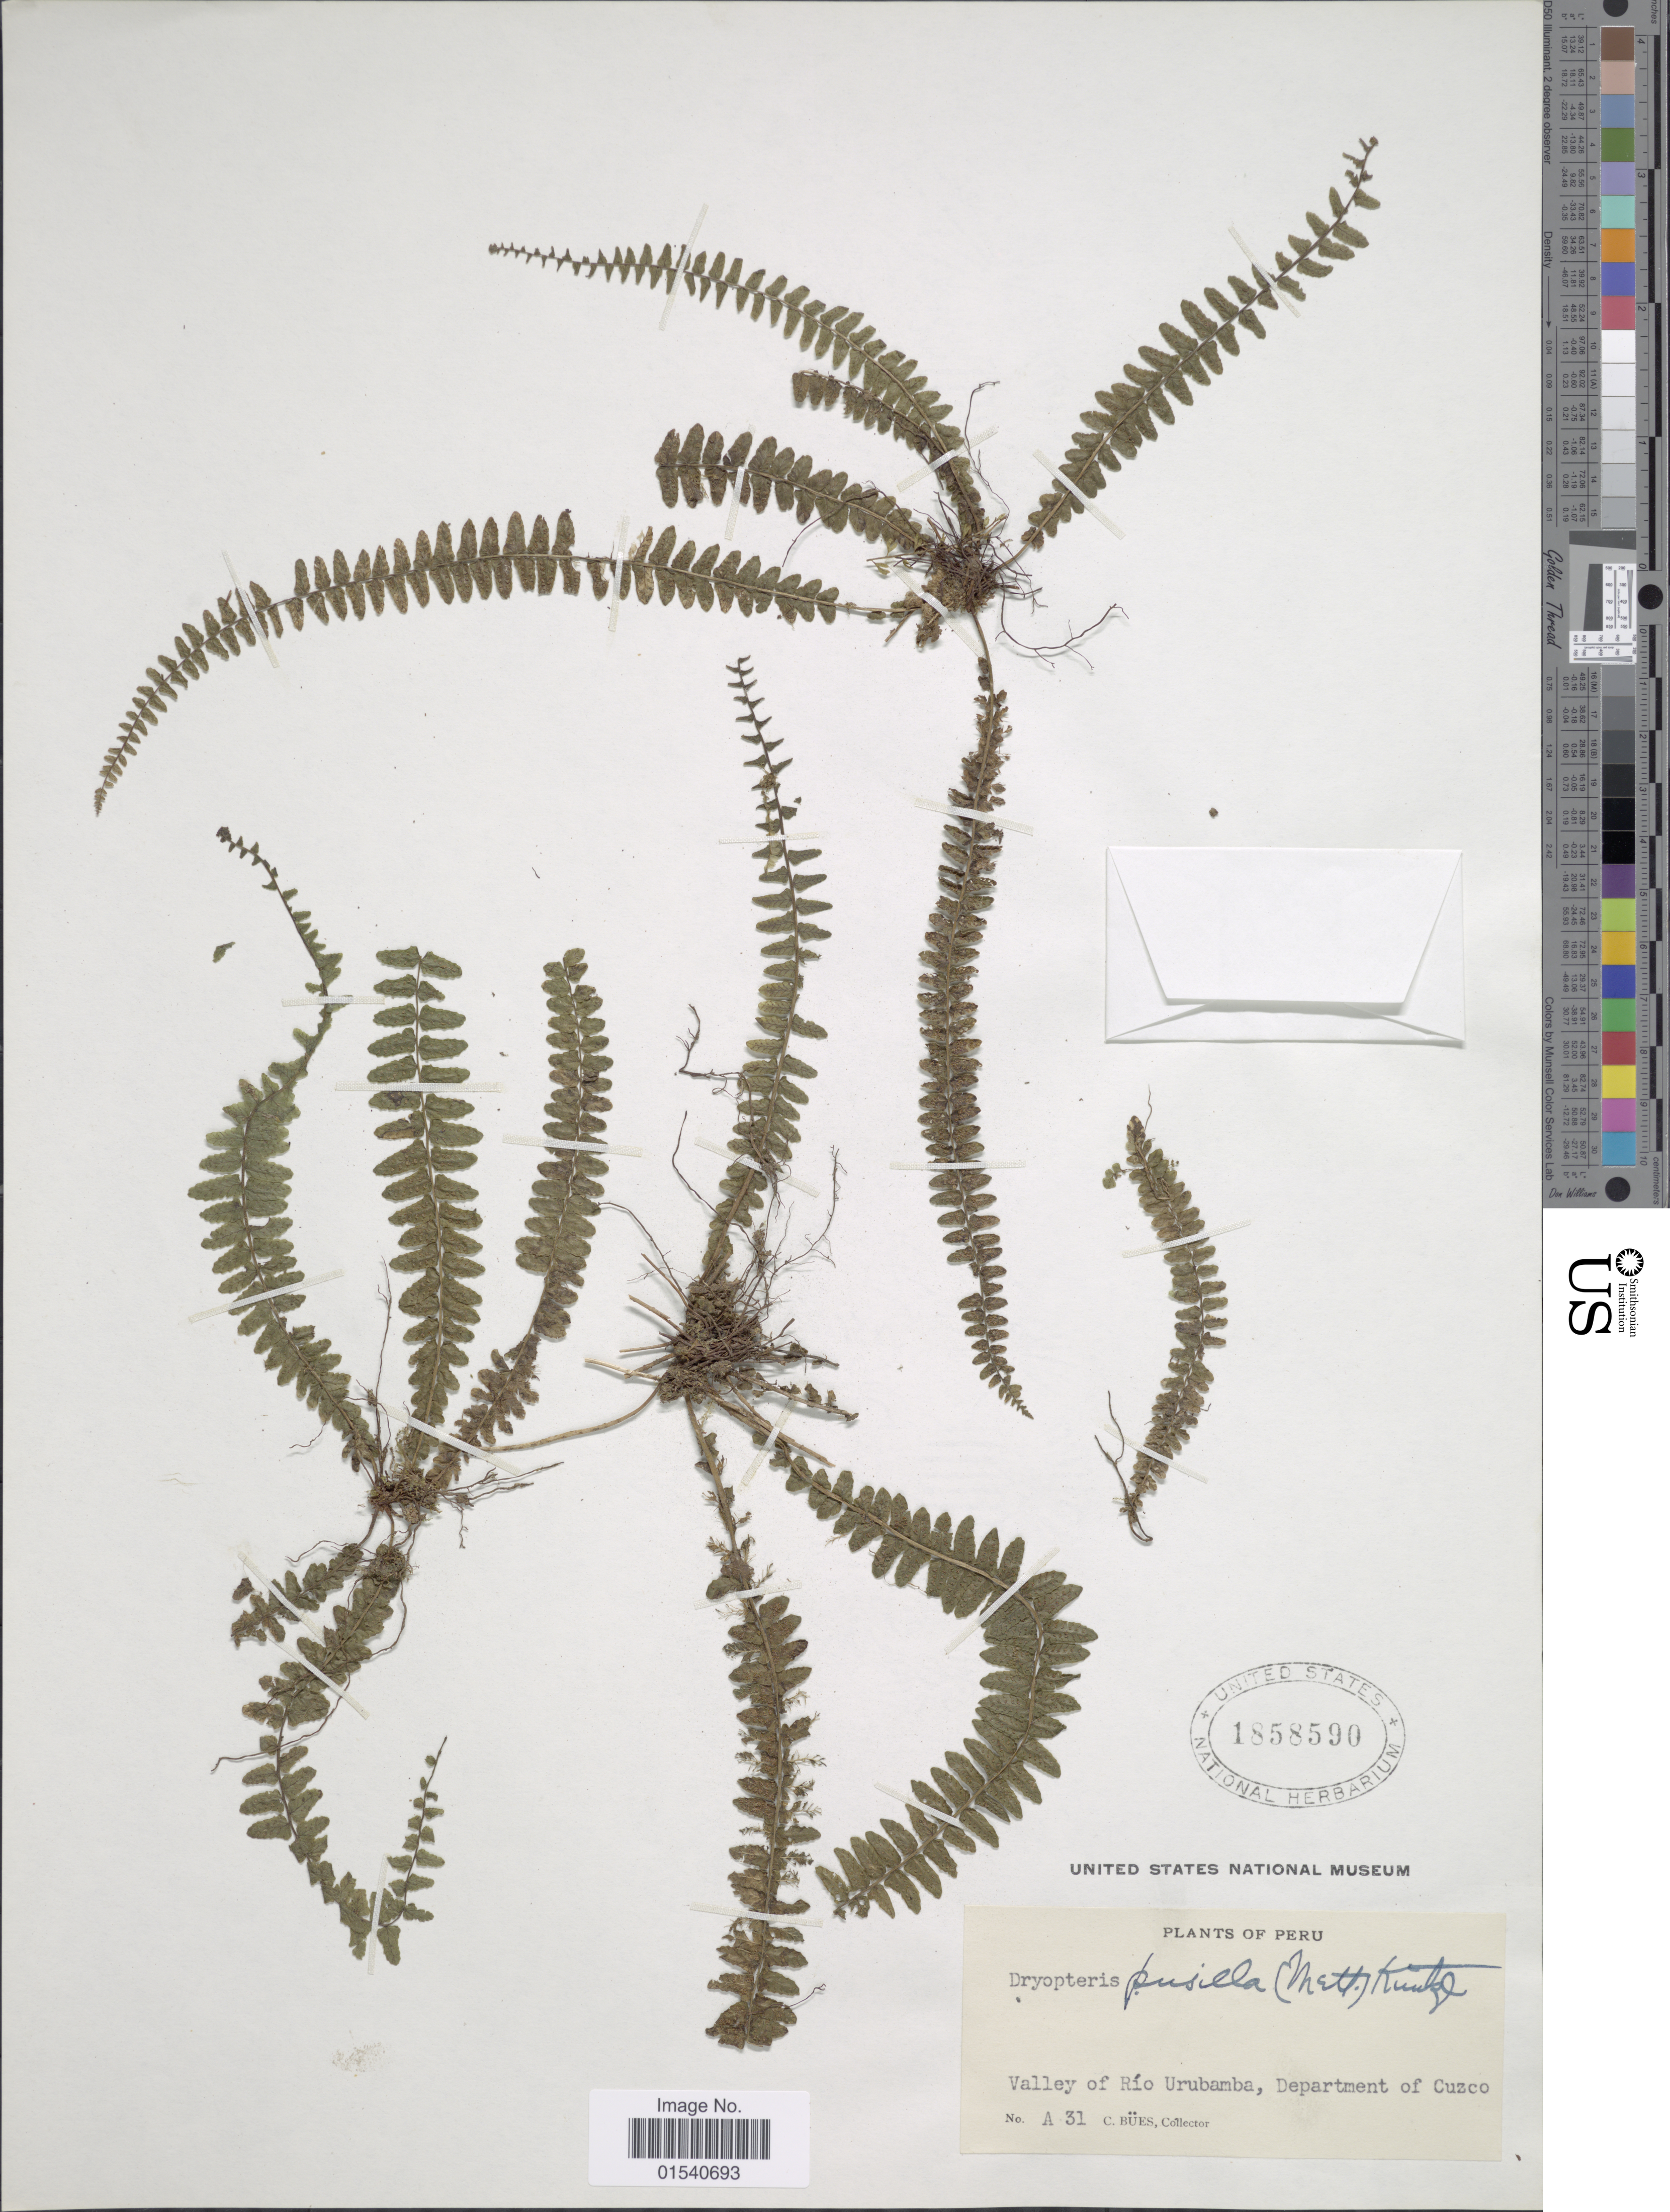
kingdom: Plantae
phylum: Tracheophyta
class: Polypodiopsida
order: Polypodiales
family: Thelypteridaceae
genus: Amauropelta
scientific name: Amauropelta pusilla (Mett.) comb. nov., ined 2015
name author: (Mett.)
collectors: C. Bues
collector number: A 31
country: Peru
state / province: Cusco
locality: Valley of Río Urubamba, Department of Cuzco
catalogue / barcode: US 1858590